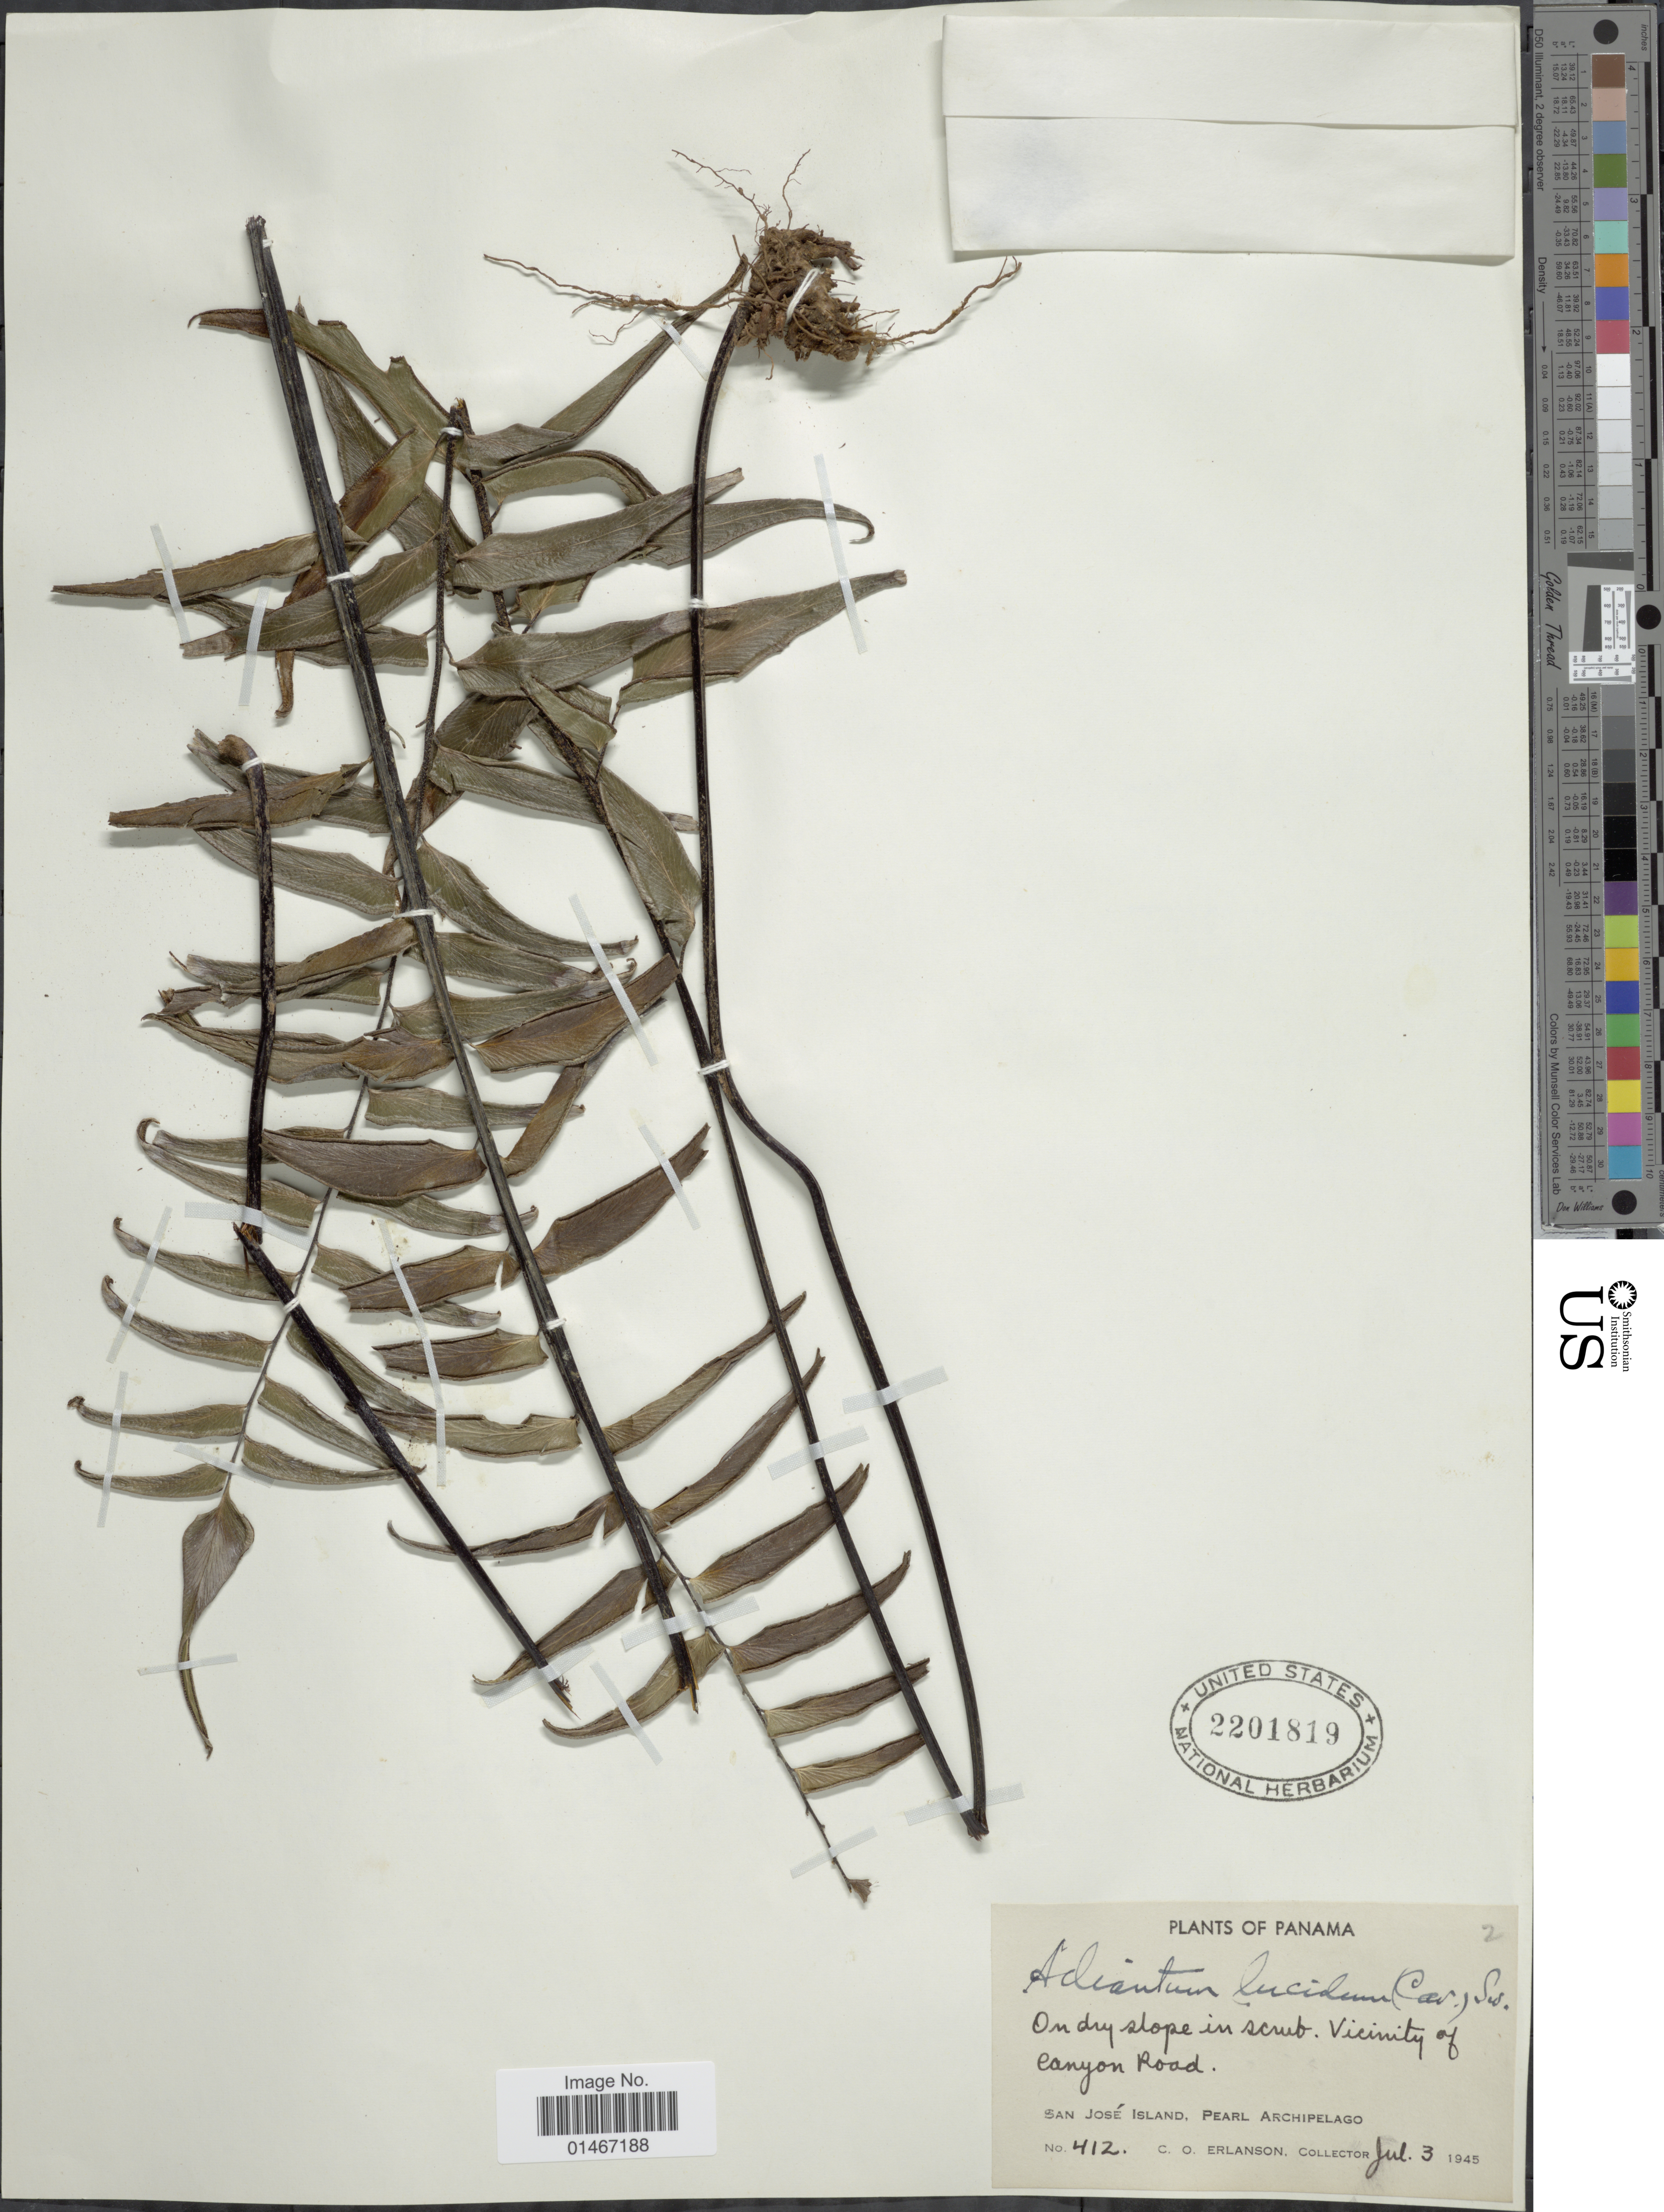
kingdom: Plantae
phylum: Tracheophyta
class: Polypodiopsida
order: Polypodiales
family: Pteridaceae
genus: Adiantum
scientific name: Adiantum lucidum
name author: (Cav.) Sw.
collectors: C. O. Erlanson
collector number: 412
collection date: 1945-07-03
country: Panama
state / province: Panamá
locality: Vicinity of Canyon Road. San Jose Island, Pearl Archipelago.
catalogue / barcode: US 2201819